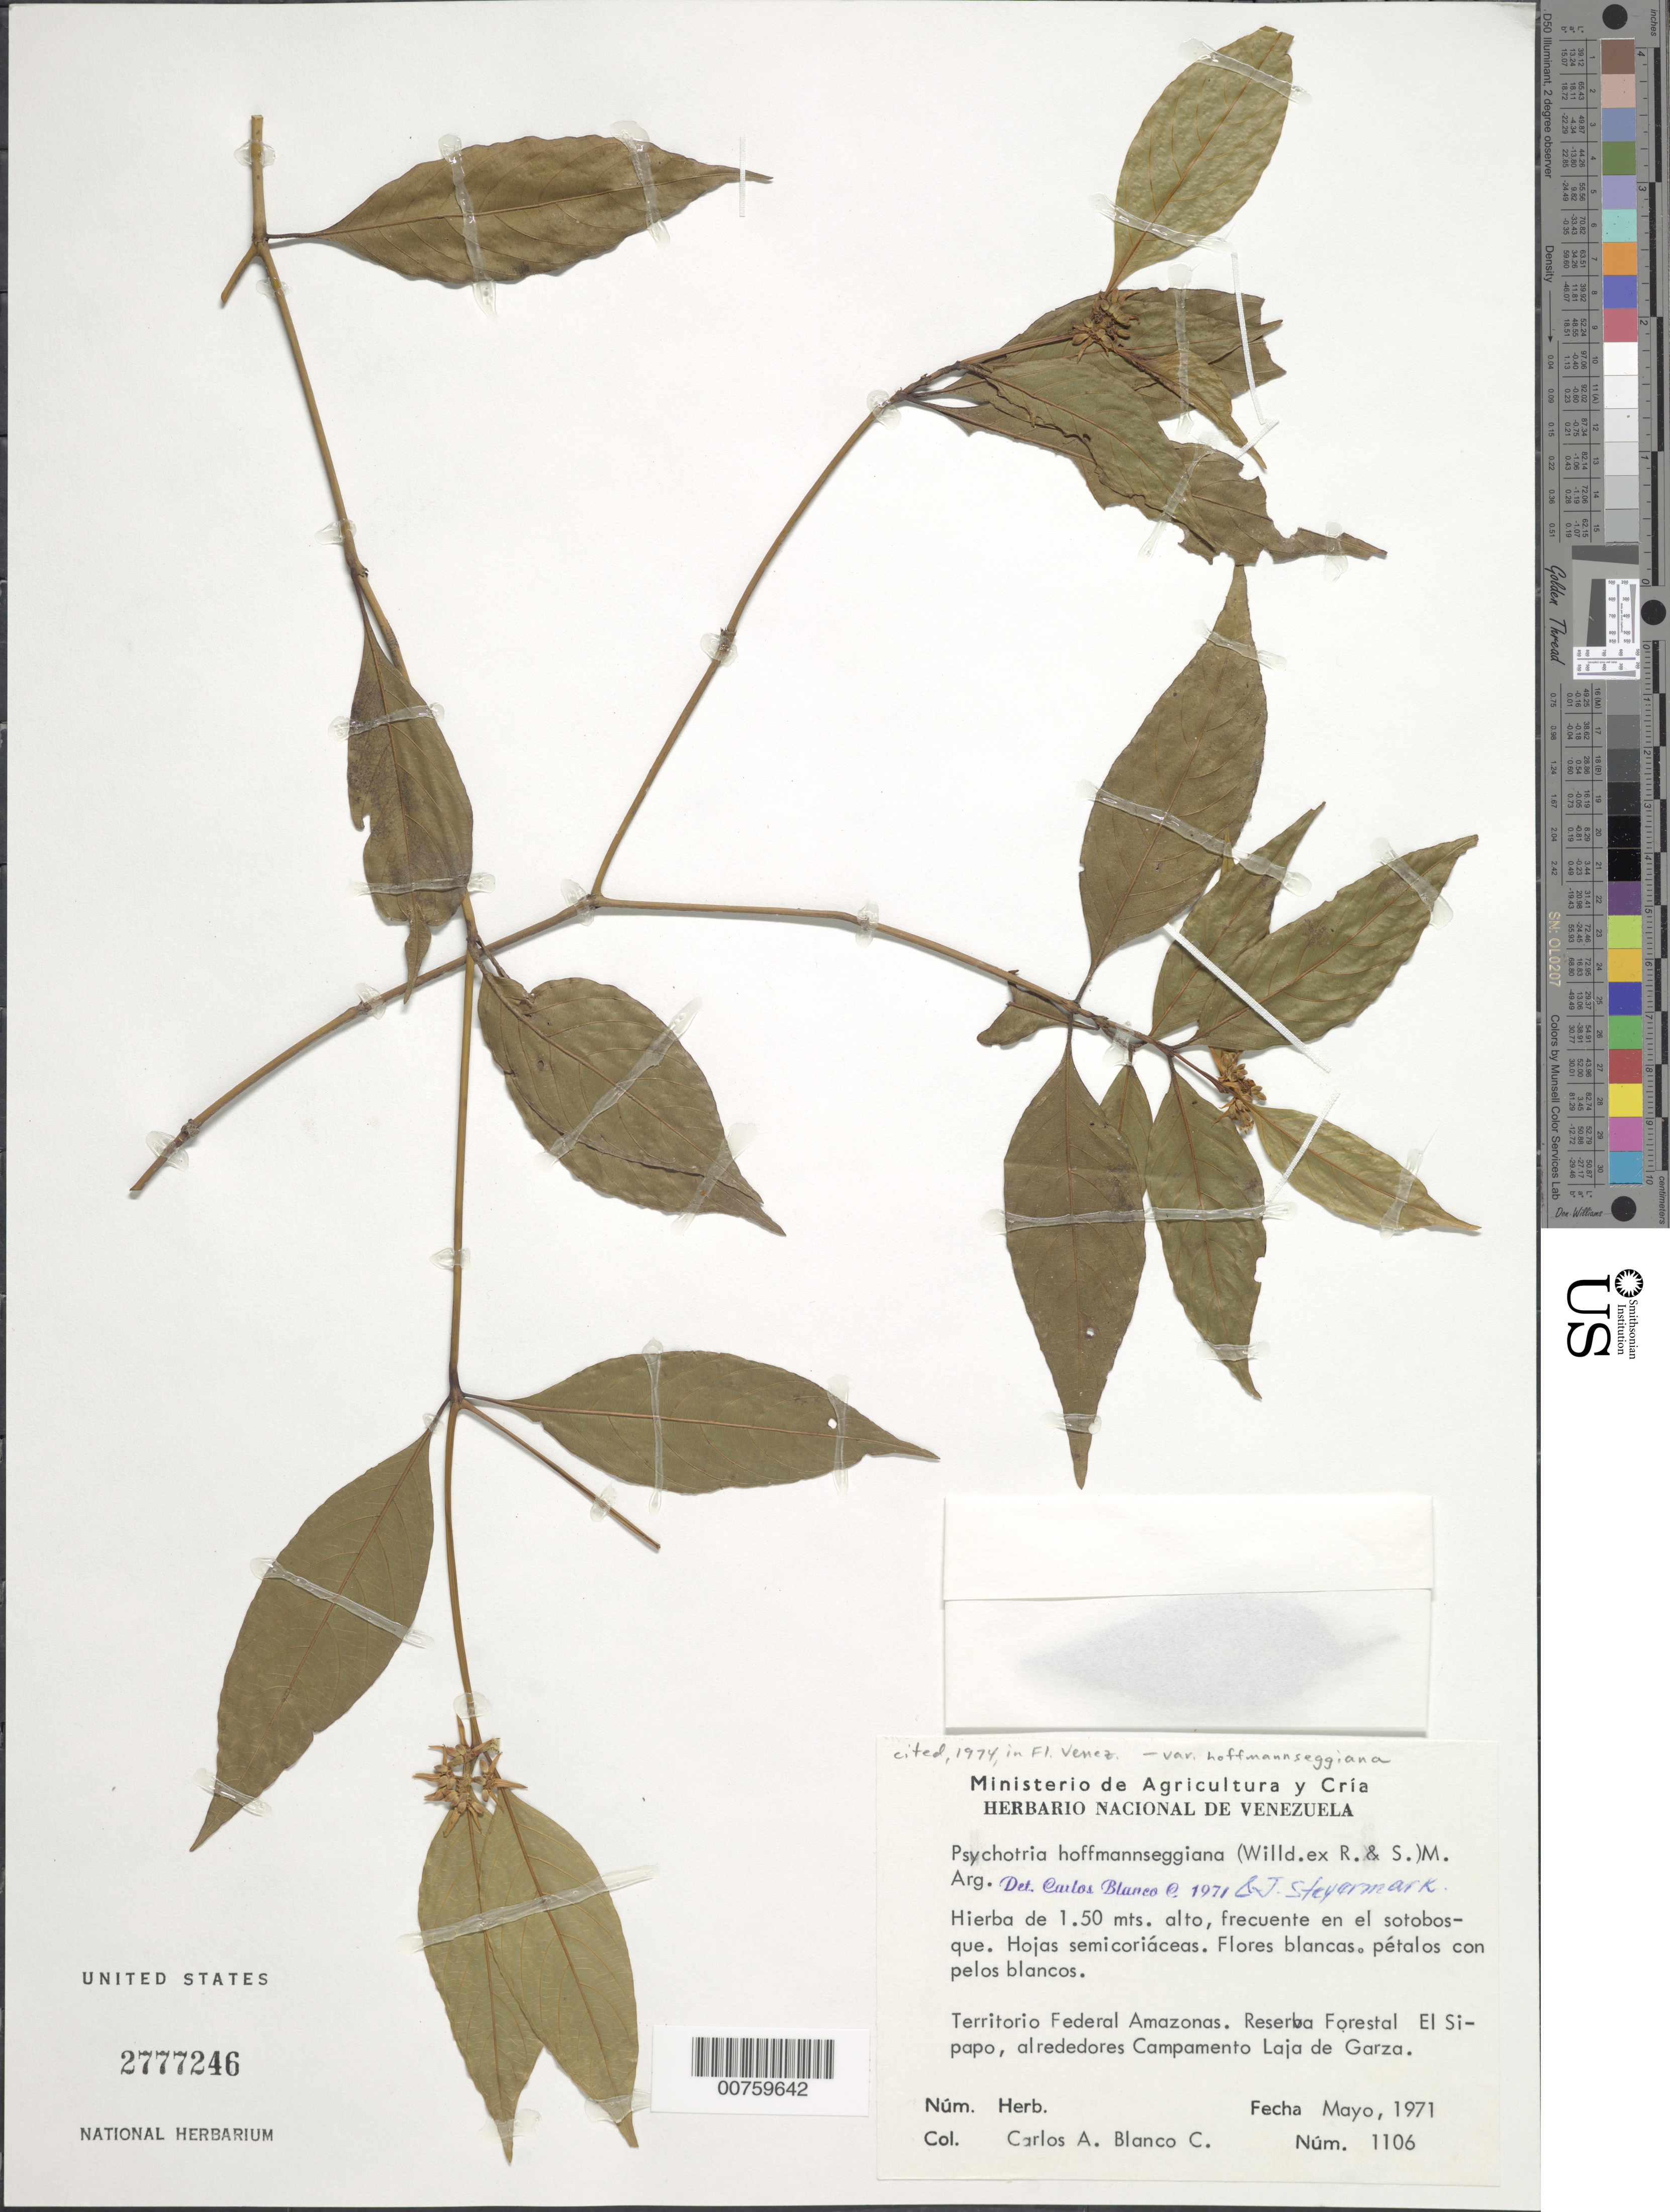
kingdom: Plantae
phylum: Tracheophyta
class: Magnoliopsida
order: Gentianales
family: Rubiaceae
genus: Psychotria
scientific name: Psychotria hoffmannseggiana var. hoffmanneseggiana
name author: (Willd. ex Roem. & Schult.) Müll. Arg.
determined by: Blanco, Carlos A.; Steyermark, Julian A.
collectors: C. A. Blanco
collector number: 1106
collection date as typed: May-71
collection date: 1971-05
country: Venezuela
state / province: Amazonas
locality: Reserva Forestal El Sipapo, alrededores Campamento Laja de Garza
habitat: Sotobosque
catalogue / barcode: US 2777246